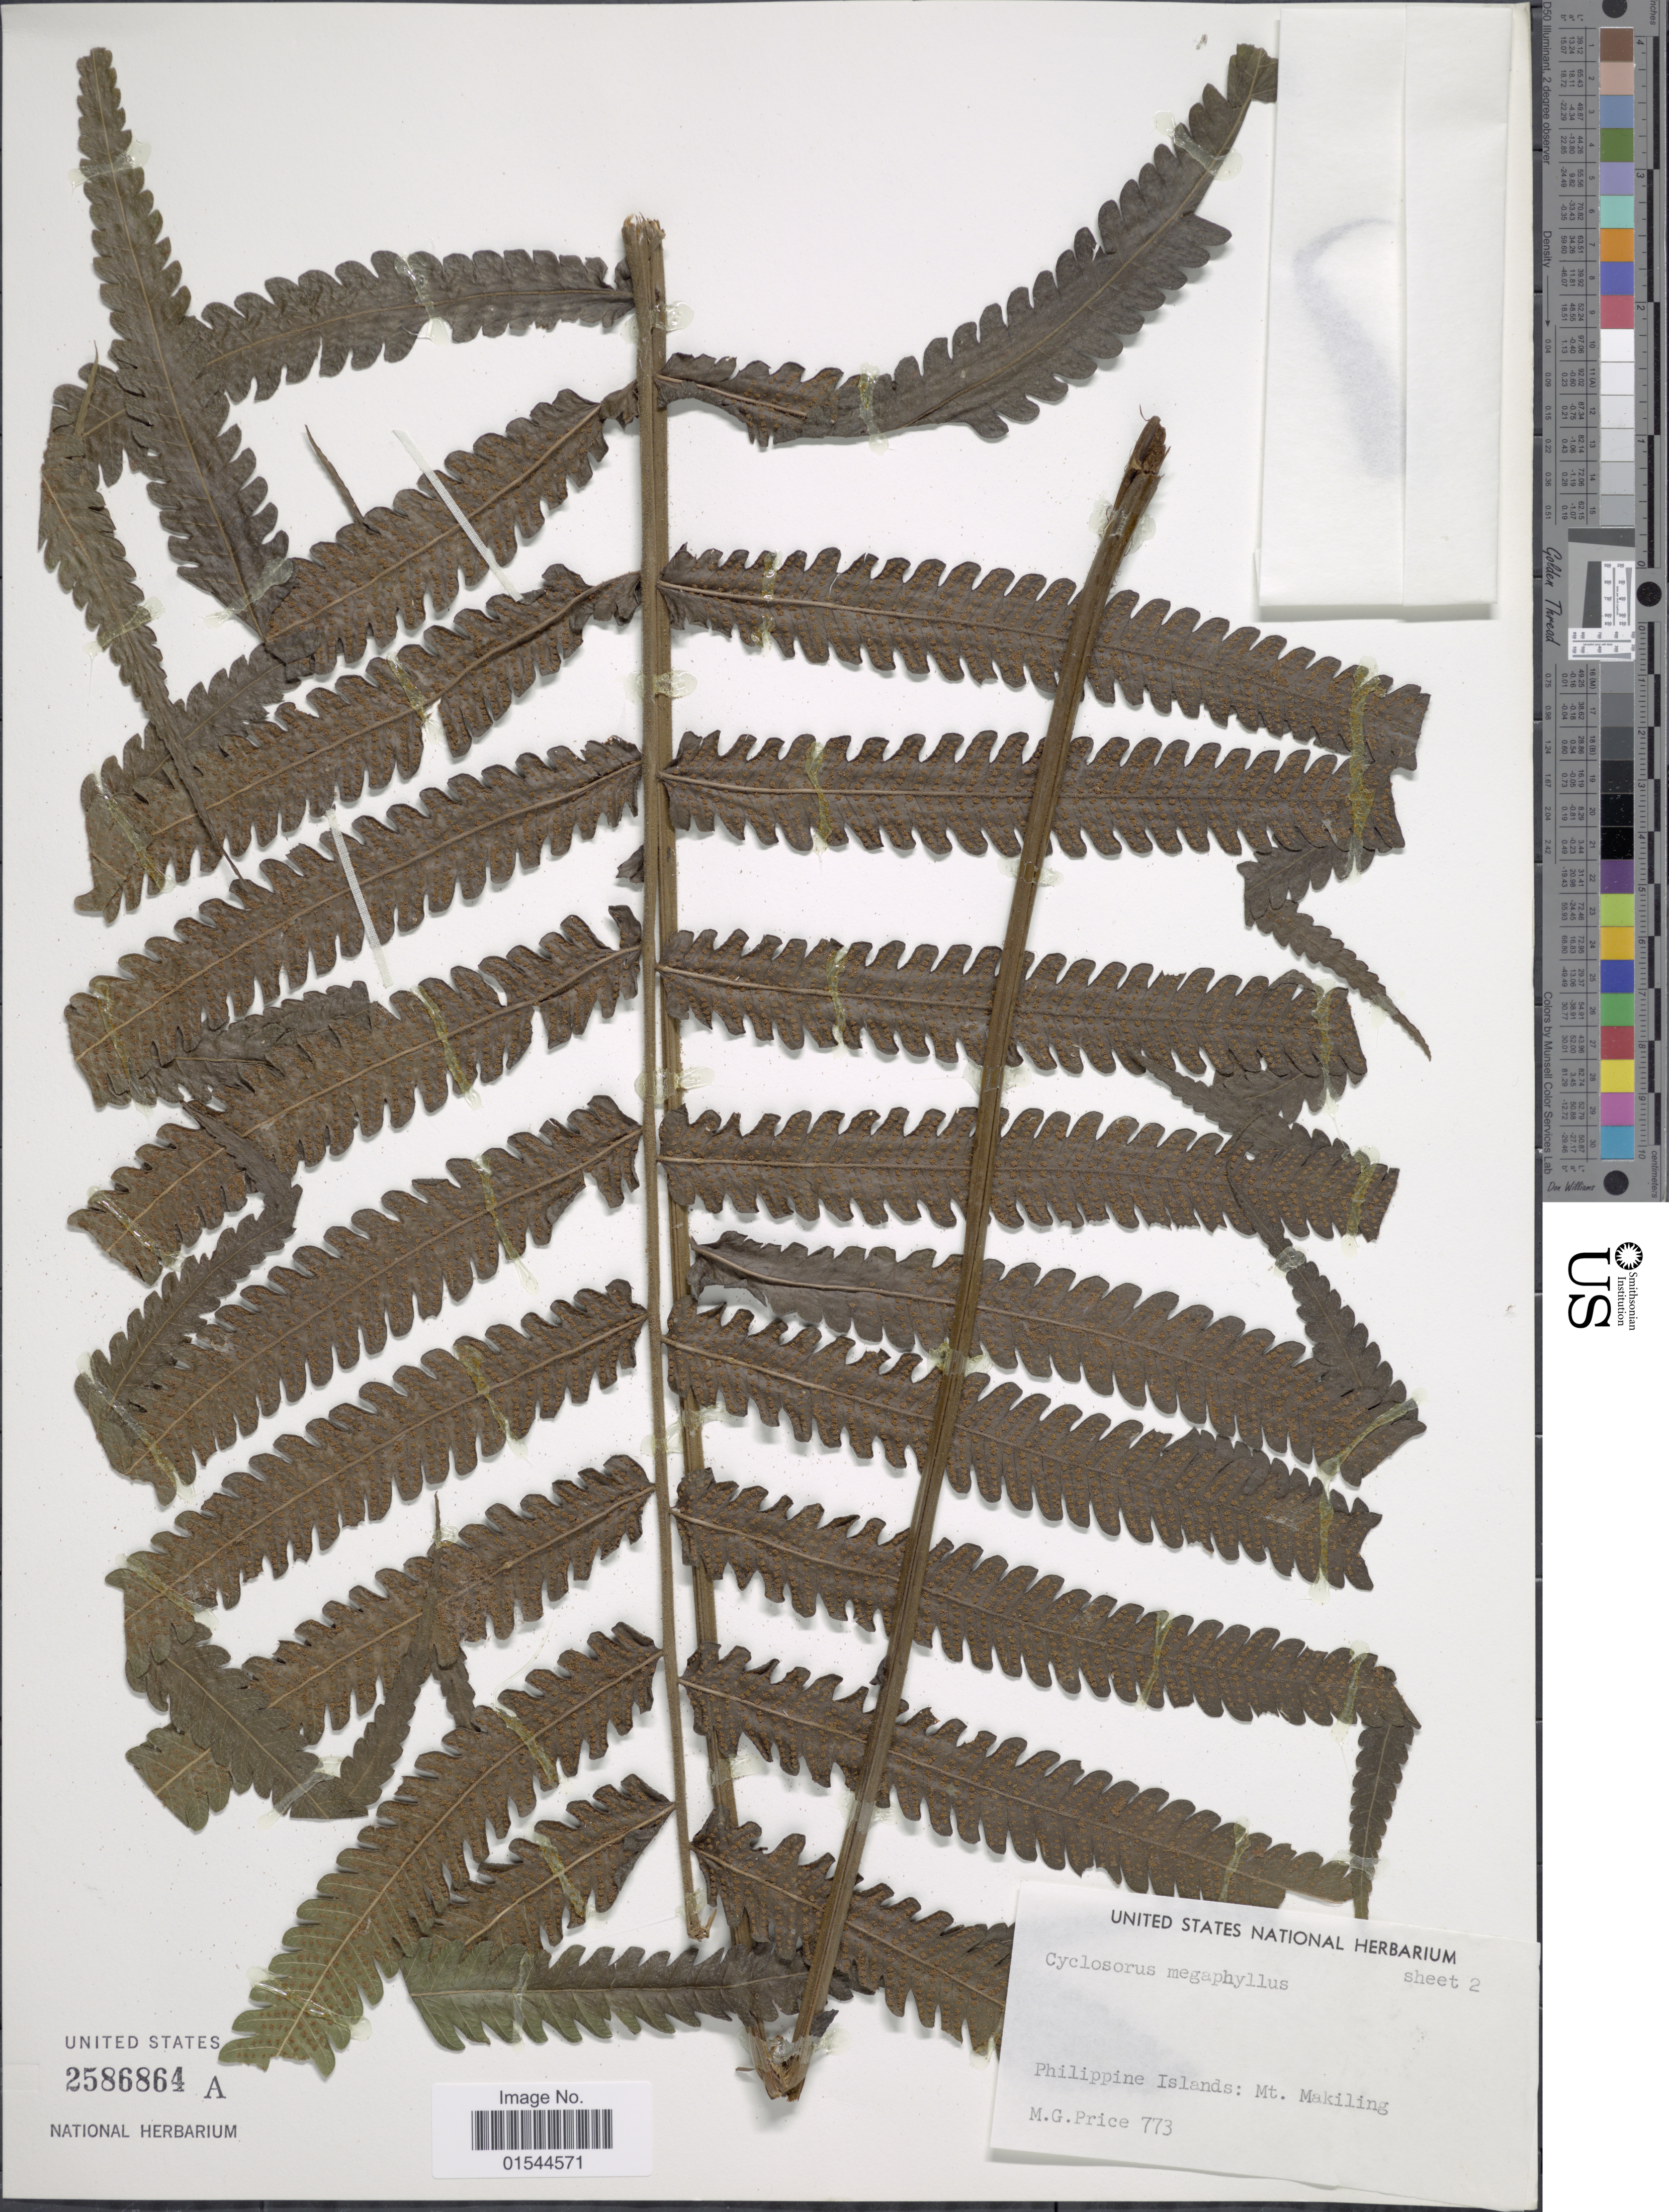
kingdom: Plantae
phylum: Tracheophyta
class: Polypodiopsida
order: Polypodiales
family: Thelypteridaceae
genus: Pneumatopteris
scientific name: Pneumatopteris pennigera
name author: (G. Forst.) Holttum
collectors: M. G. Price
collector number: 773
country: Philippines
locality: Philippine Islands: Mt. Makiling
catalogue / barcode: US 2586864A